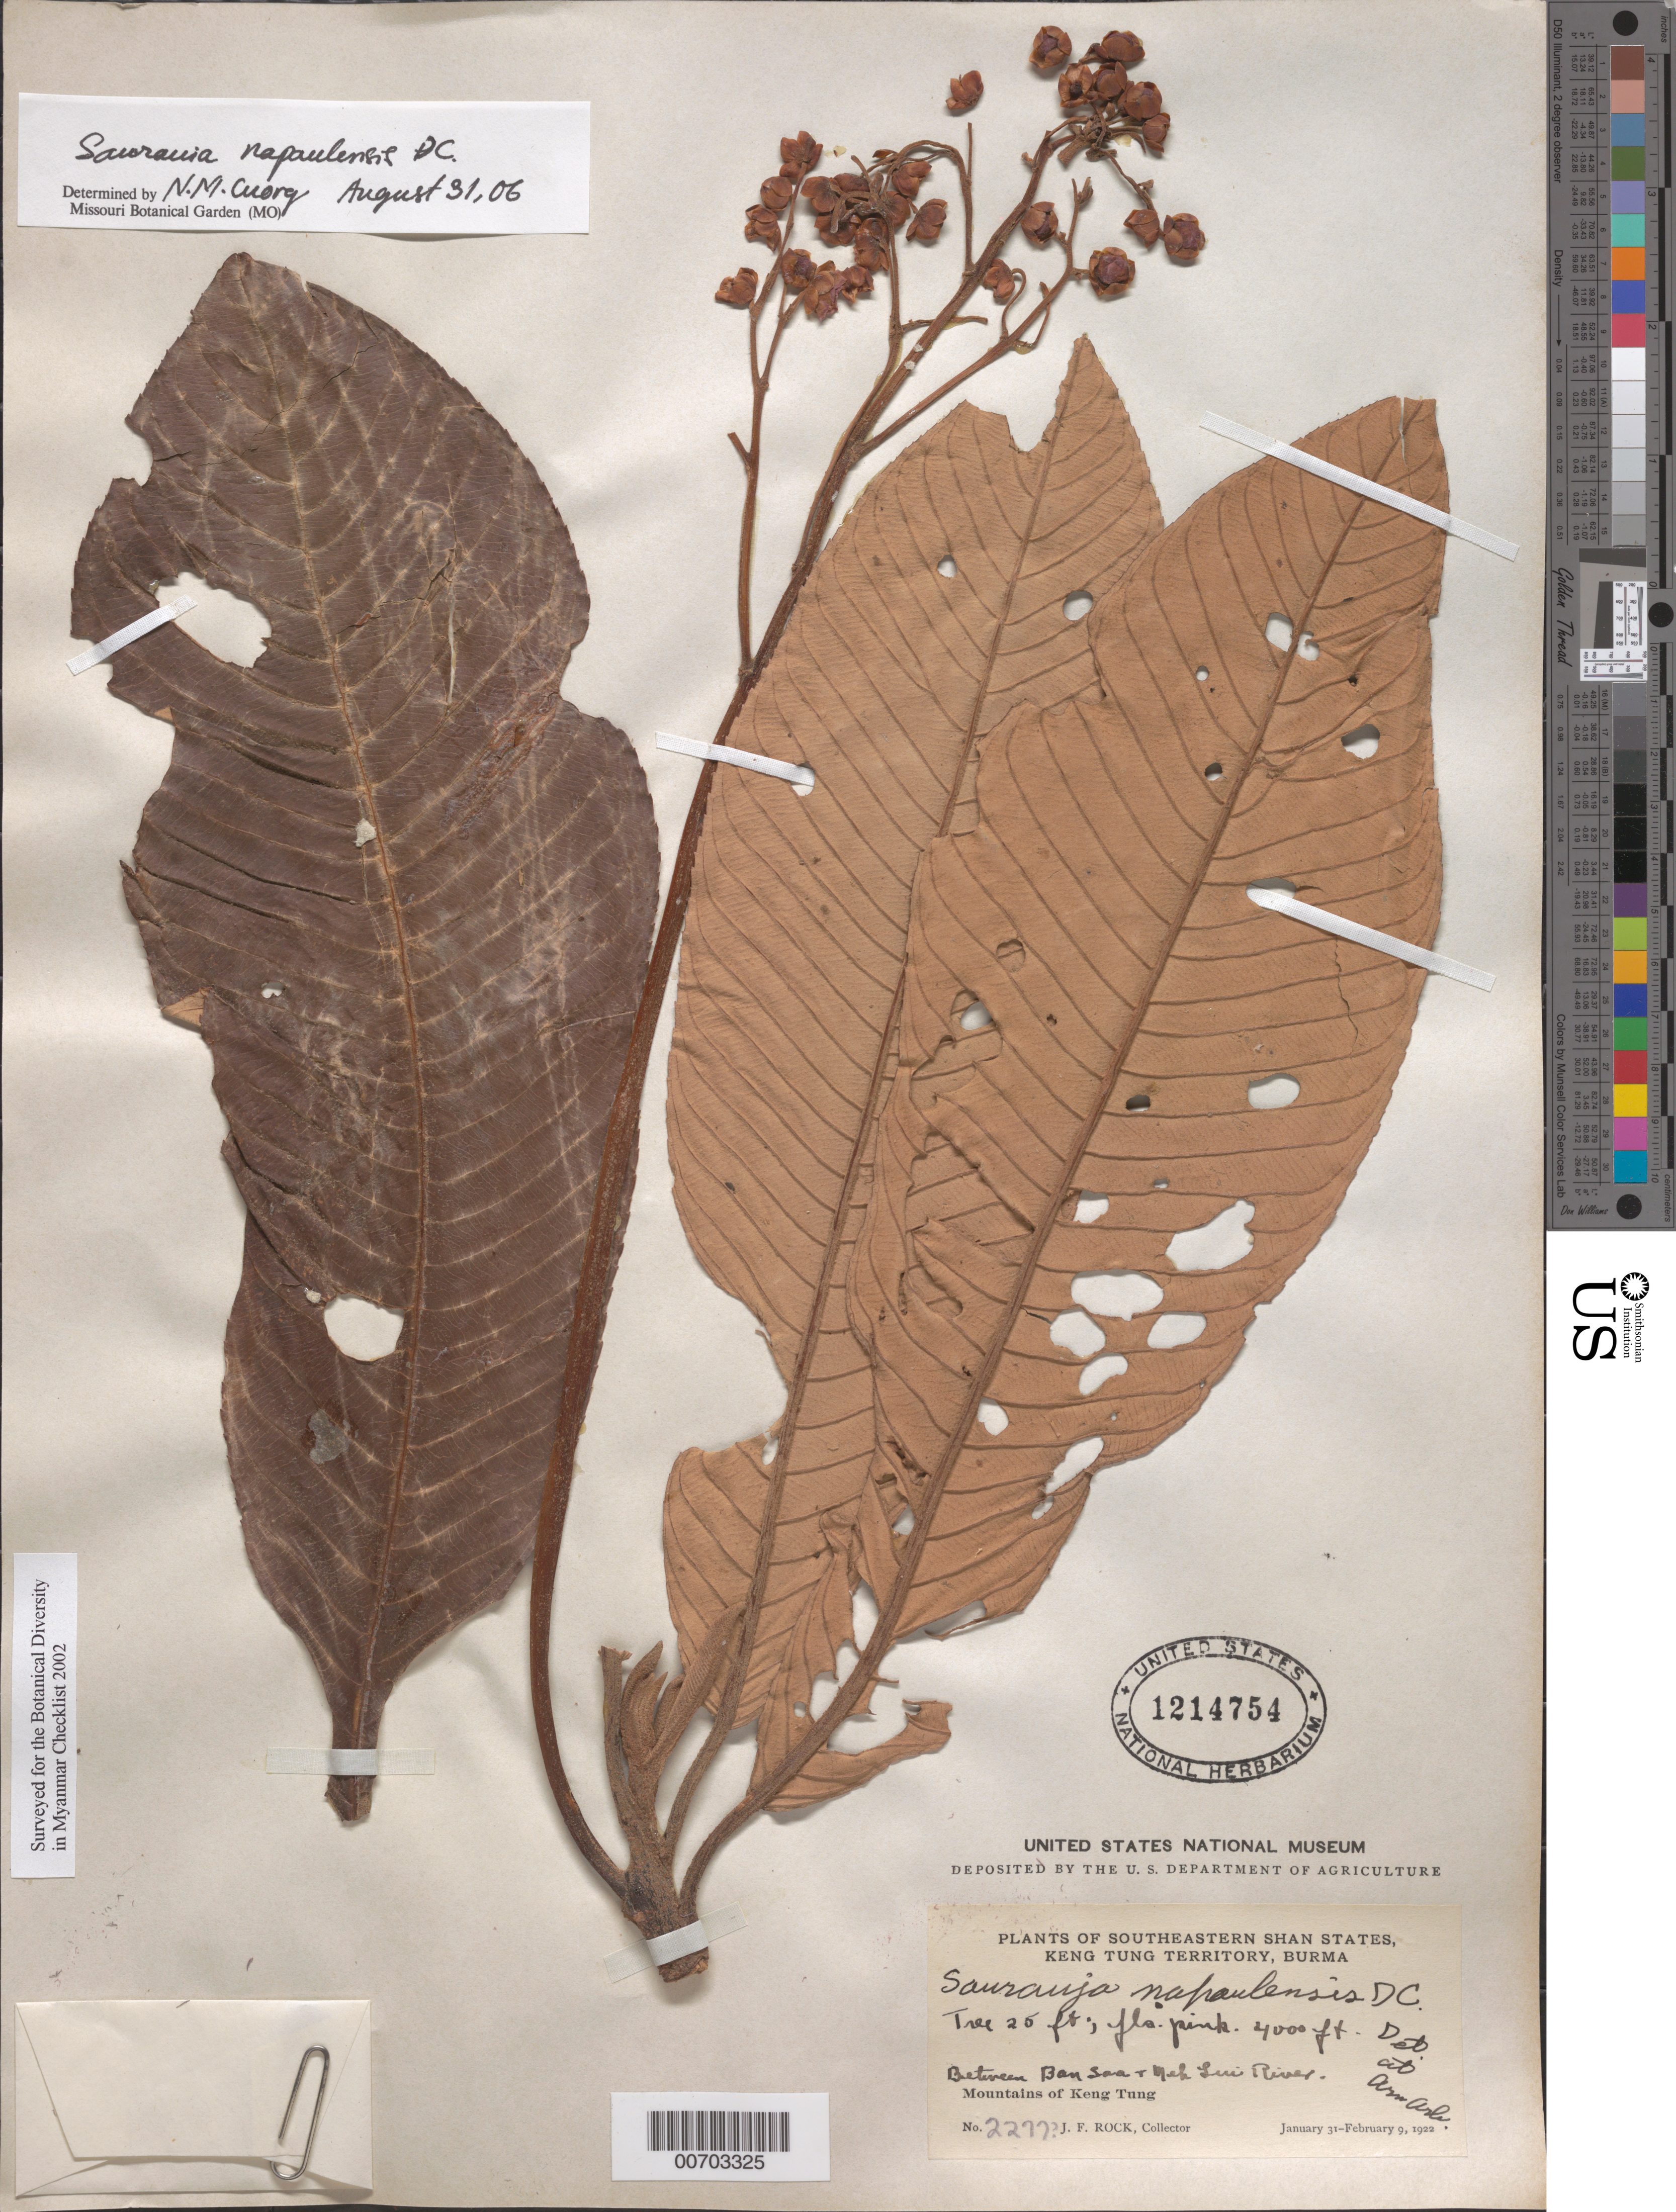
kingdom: Plantae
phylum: Tracheophyta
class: Magnoliopsida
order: Ericales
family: Actinidiaceae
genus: Saurauia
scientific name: Saurauia napaulensis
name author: DC.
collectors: J. F. Rock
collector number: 2277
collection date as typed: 31 Jan 1922 to 09 Jan 1922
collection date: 1922-01-09/1922-01-31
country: Myanmar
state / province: Shan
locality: Southeastern Shan States, Keng Tung Terr., betw. Ban Sao and Meh Lui R.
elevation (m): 1219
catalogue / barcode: US 1214754